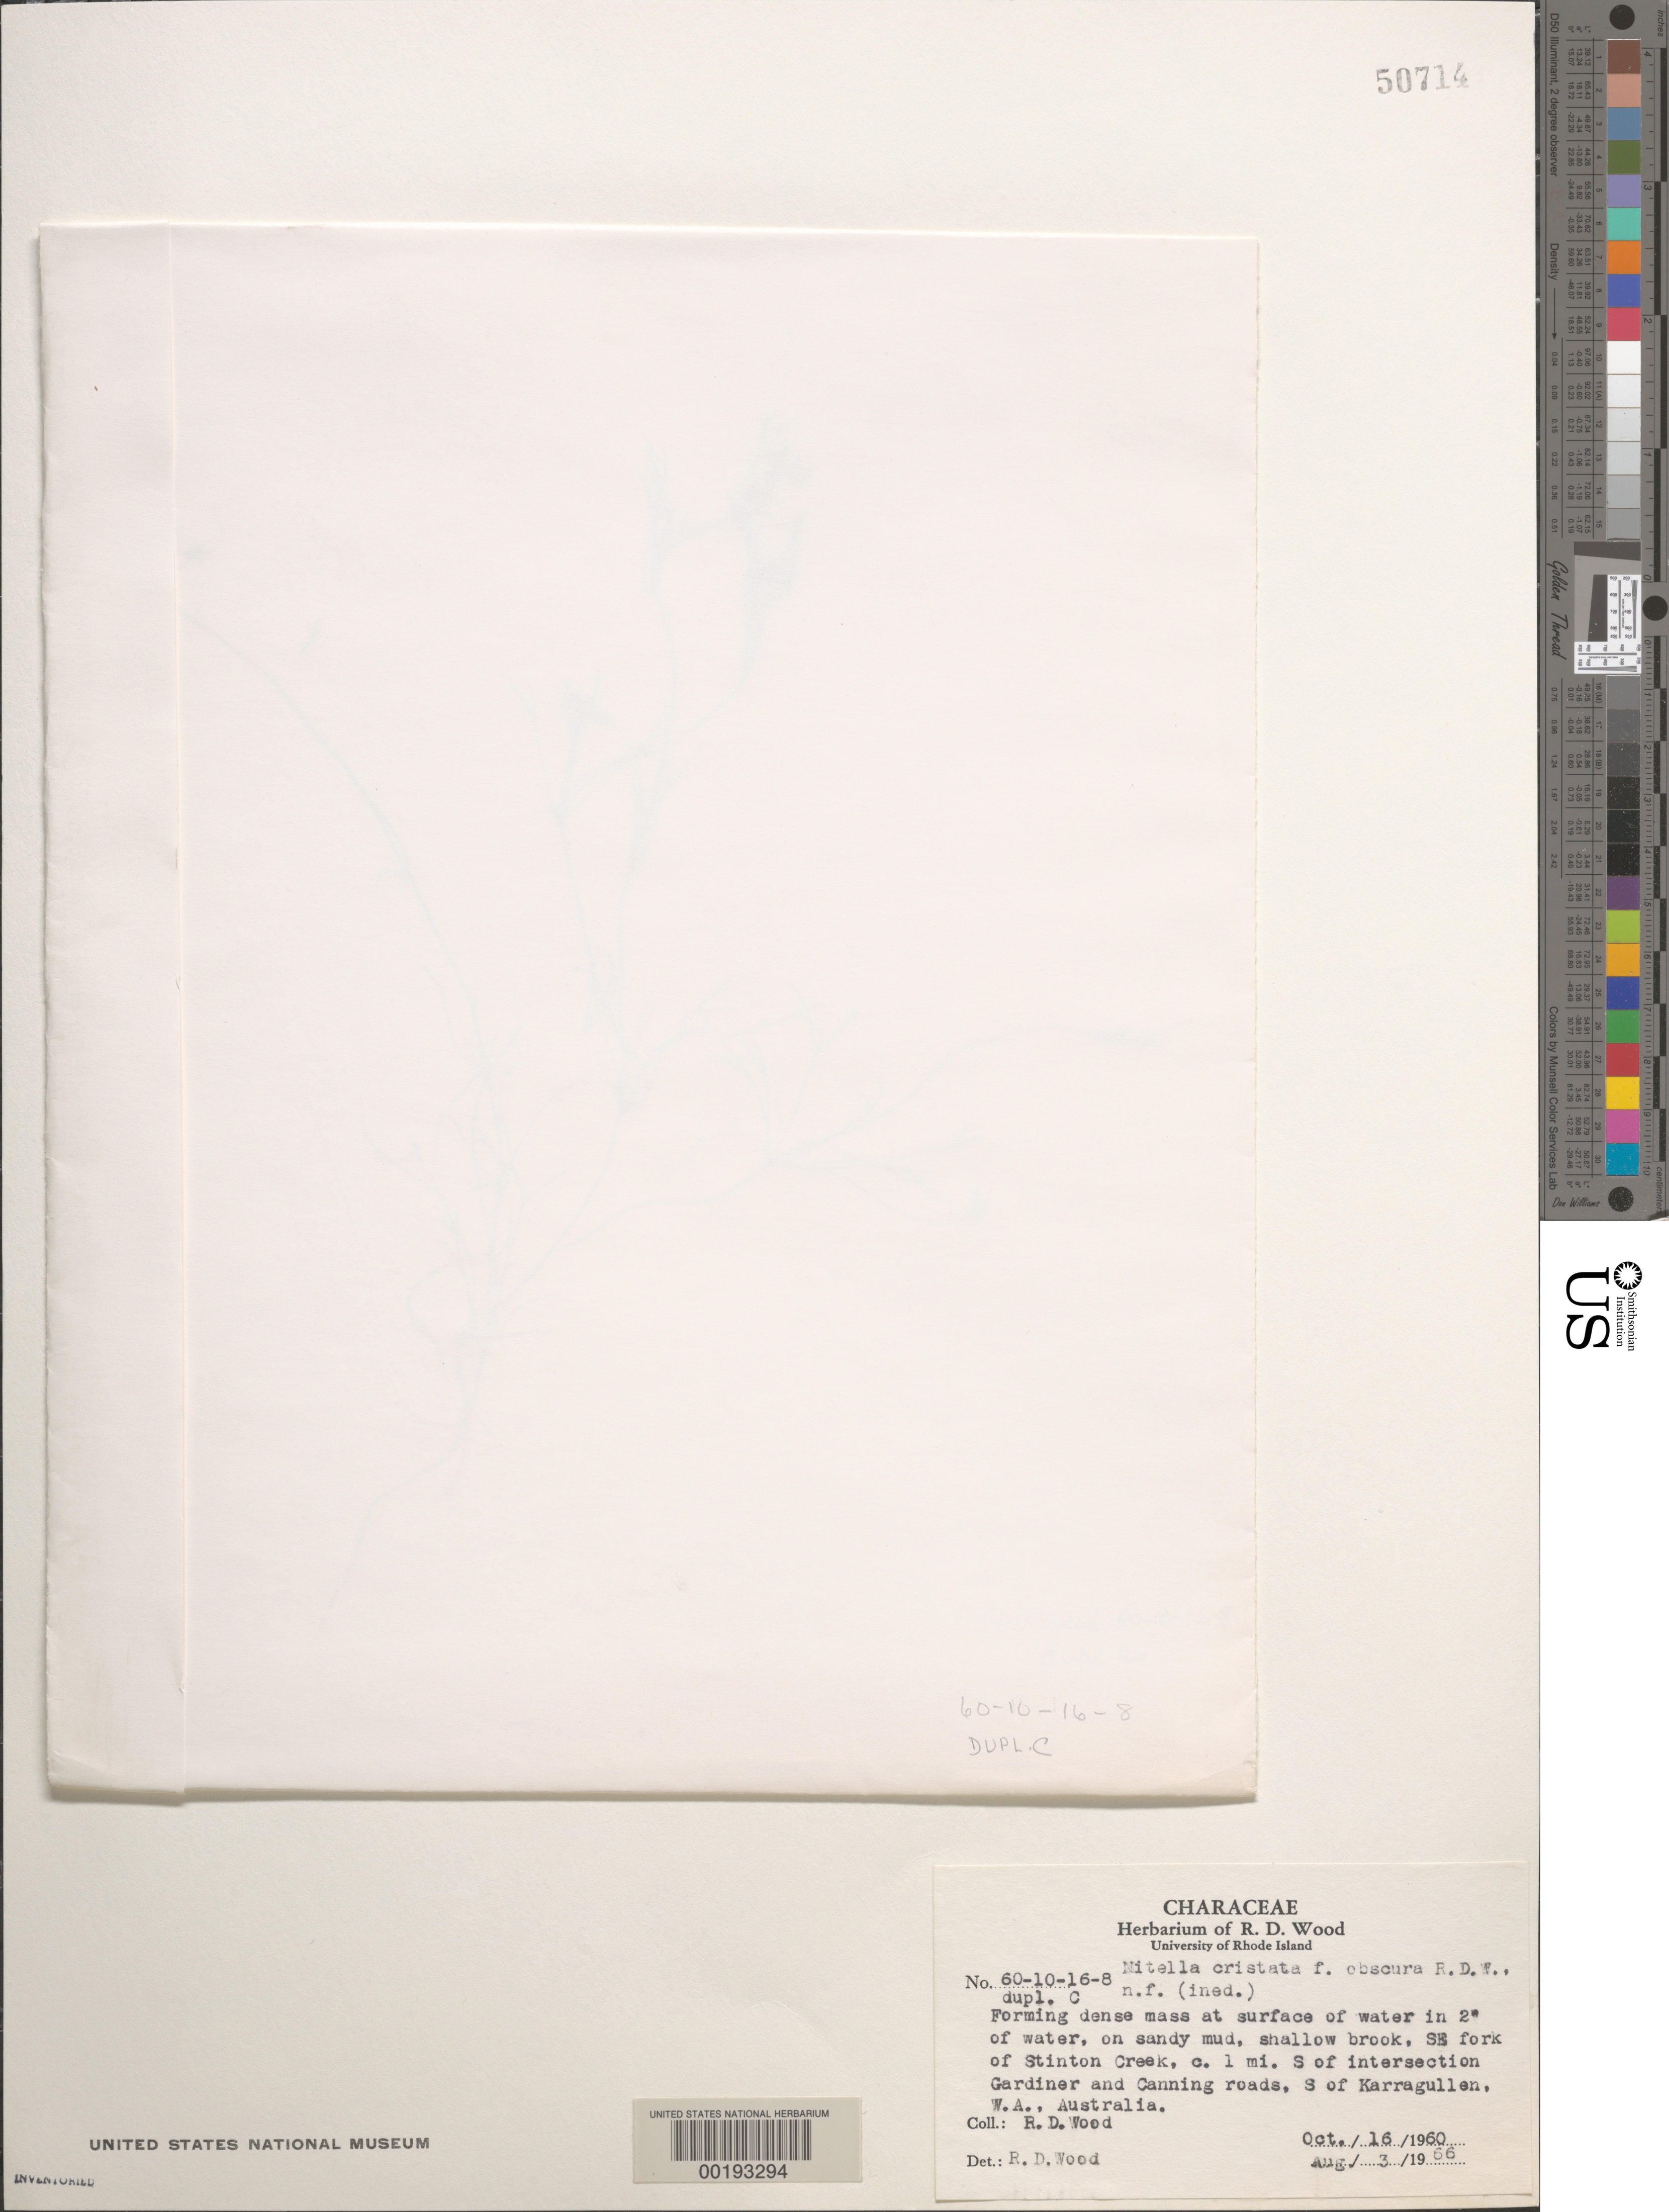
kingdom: Plantae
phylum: Charophyta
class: Charophyceae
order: Charales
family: Characeae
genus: Nitella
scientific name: Nitella cristata f. obscura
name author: R.D. Wood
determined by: Wood, R. D.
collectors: R. Wood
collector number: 60-10-16-8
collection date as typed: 16 Oct 1960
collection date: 1960-10-16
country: Australia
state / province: Western Australia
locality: Stinton creek, ca. 1 mile south of gardiner-canning roads junction, south of karragullen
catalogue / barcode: US 50714